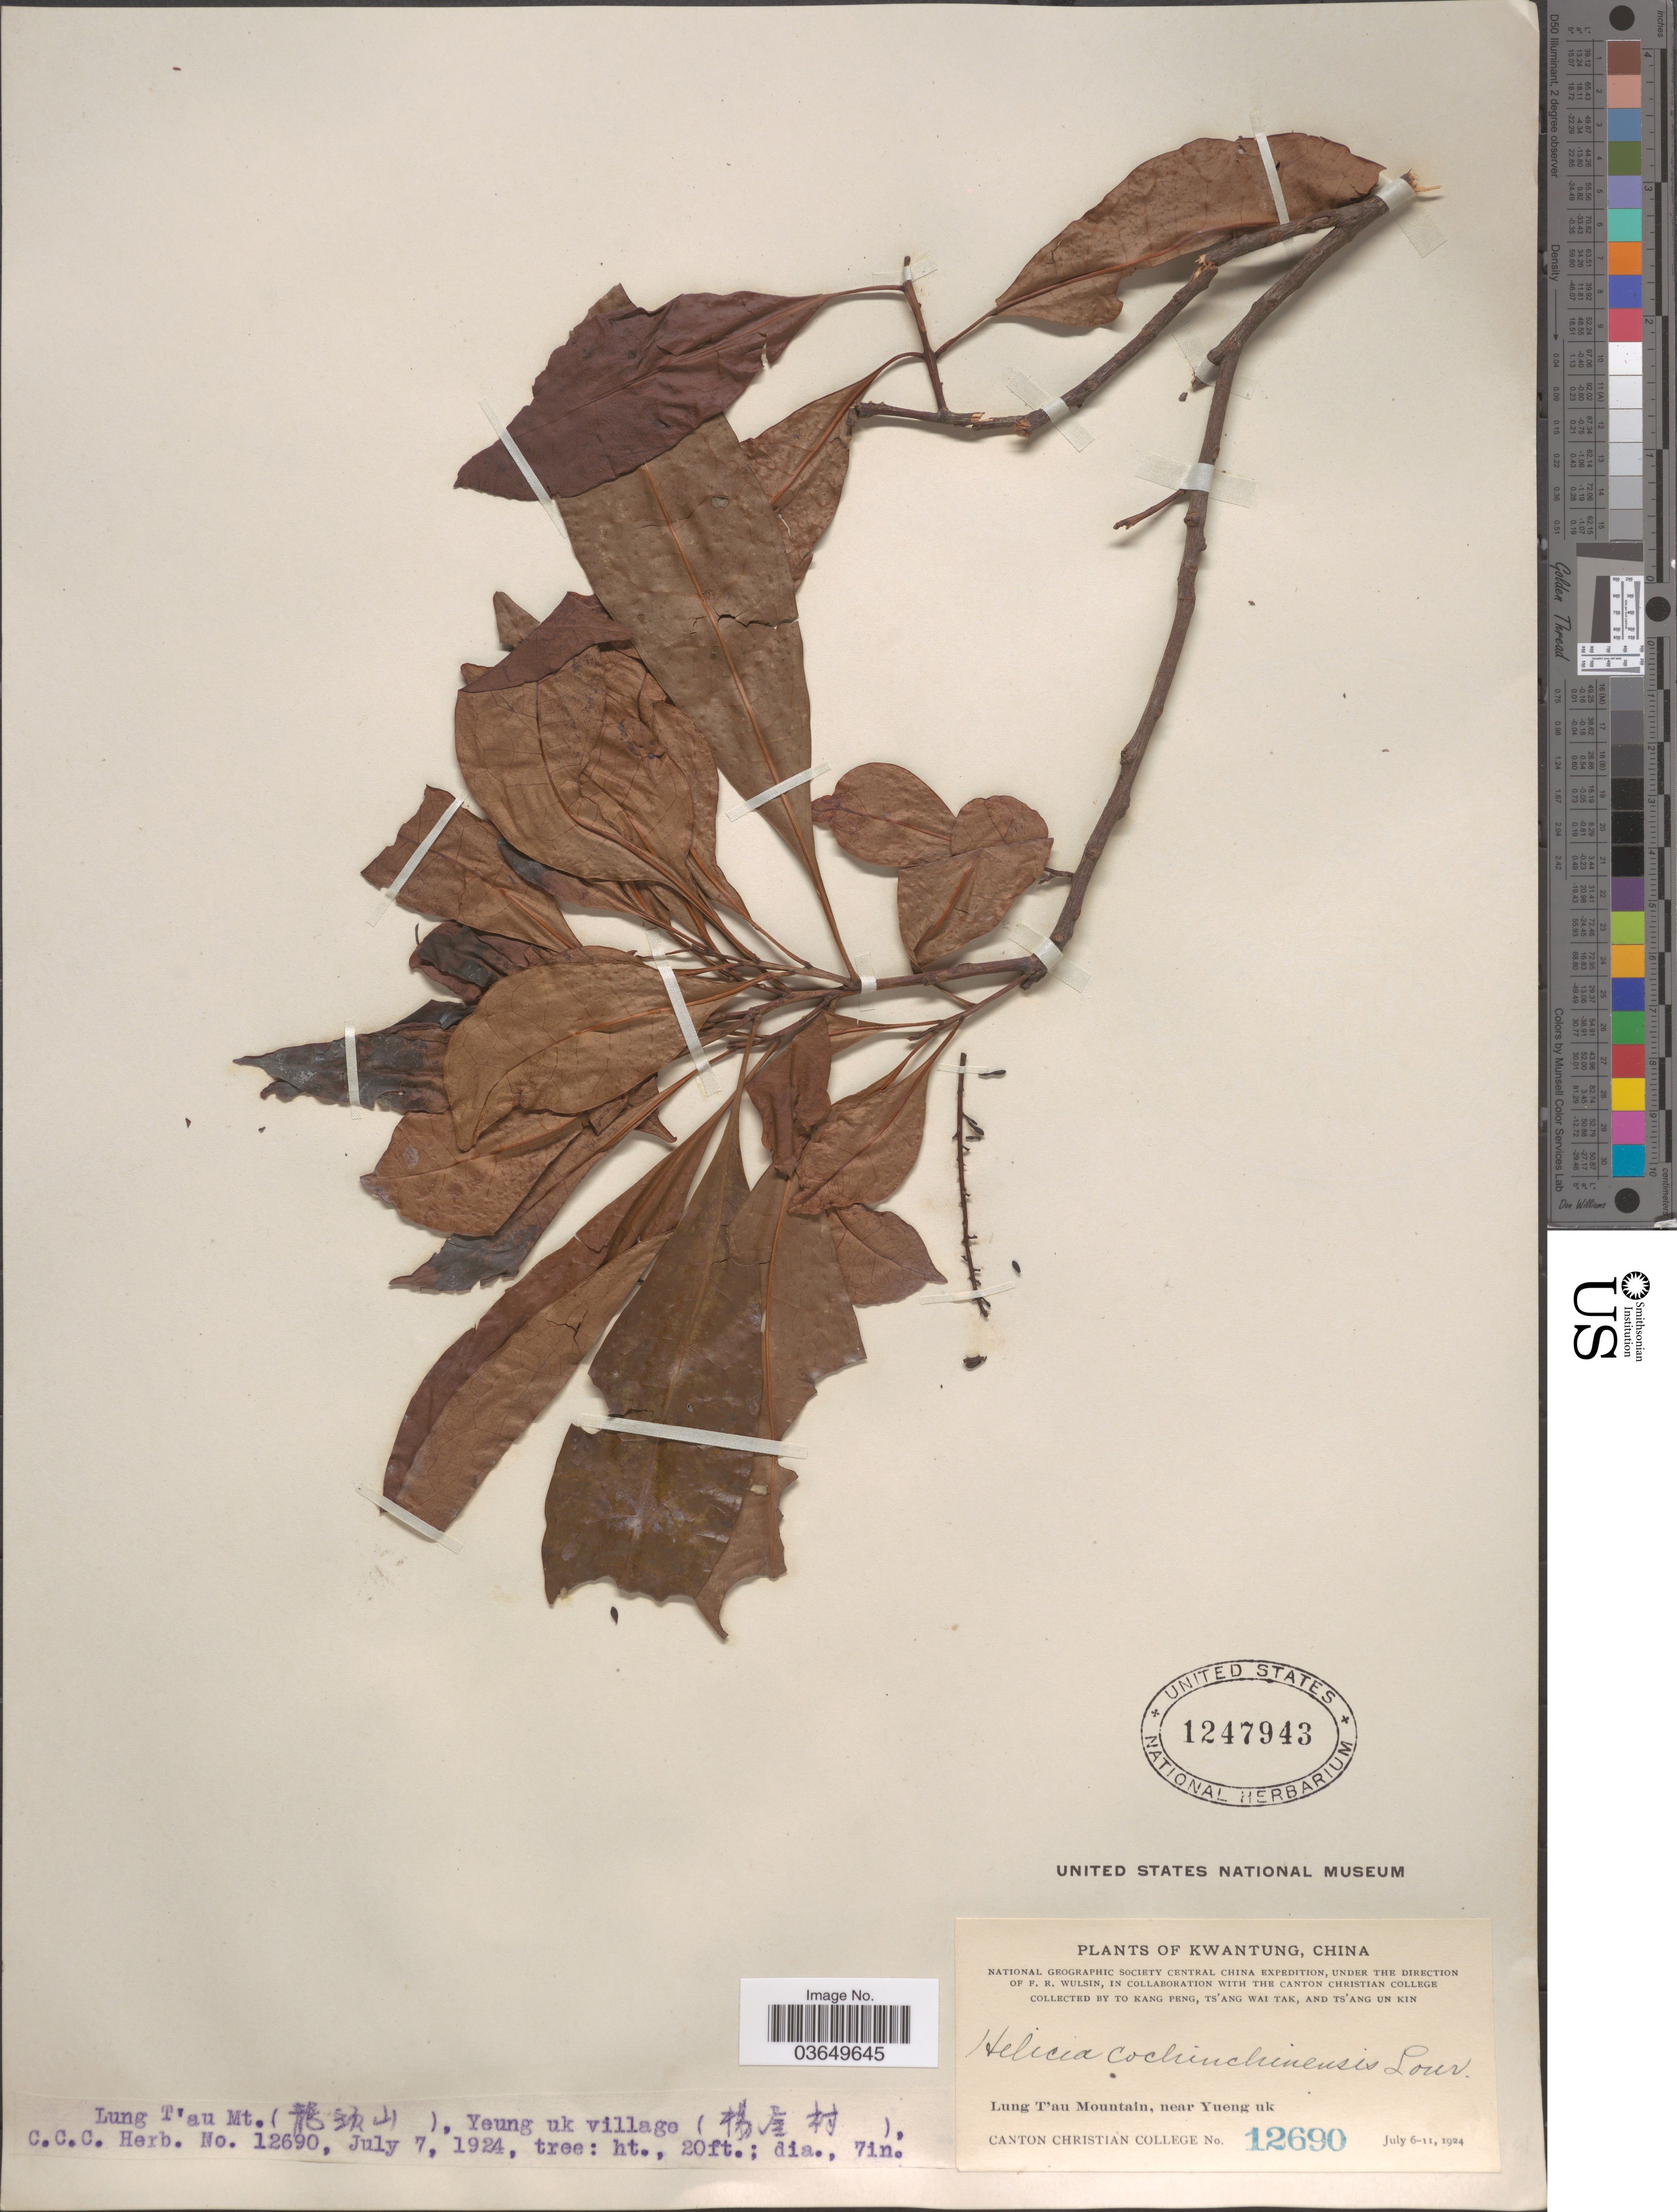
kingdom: Plantae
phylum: Tracheophyta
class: Magnoliopsida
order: Proteales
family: Proteaceae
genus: Helicia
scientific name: Helicia cochinchinensis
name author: Lour.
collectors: To Kang P'eng, W. T. Tsang & Ts' Ang Un Kin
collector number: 12690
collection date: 1924-07-07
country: China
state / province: Guangdong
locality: Kwantung. Lung T'au Mountain, near Yeung uk. (X), Yeung uk village (X).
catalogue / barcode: US 1247943